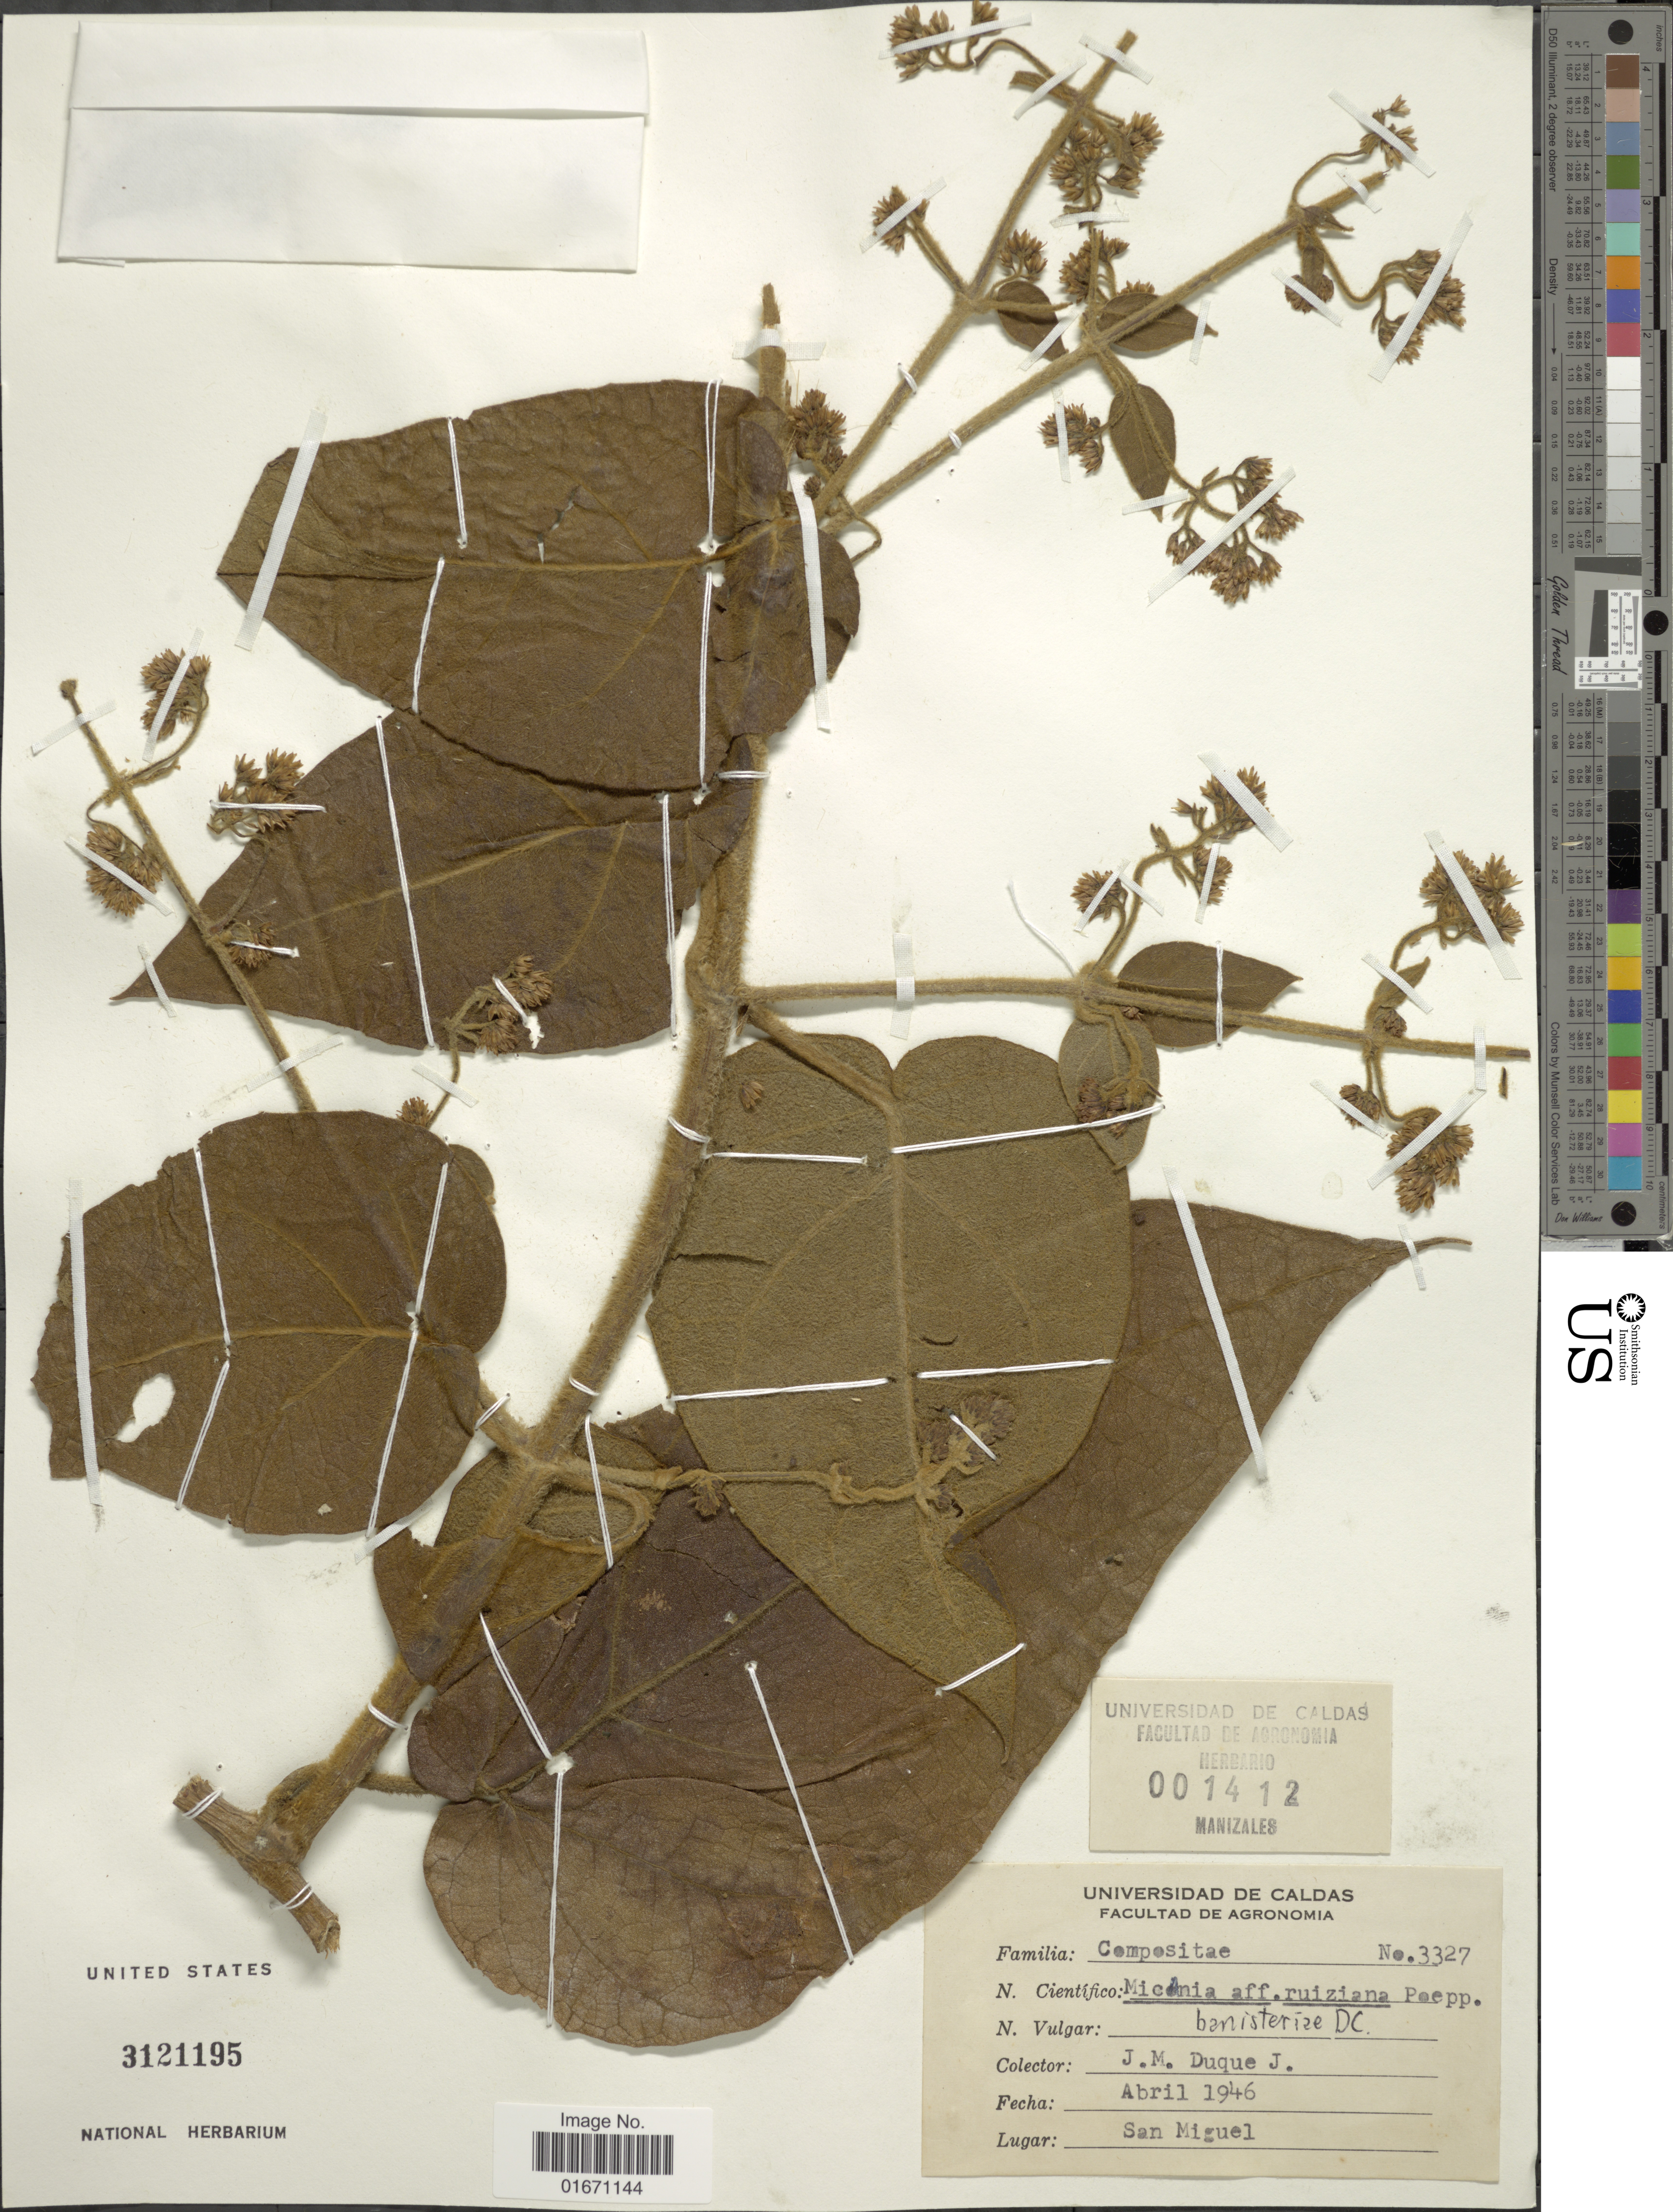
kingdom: Plantae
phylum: Tracheophyta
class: Magnoliopsida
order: Asterales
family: Asteraceae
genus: Mikania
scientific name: Mikania banisteriae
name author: DC.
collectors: J. M. Duque Jaramillo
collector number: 3327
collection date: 1946-04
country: Colombia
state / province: Caldas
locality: San Miguel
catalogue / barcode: US 3121195